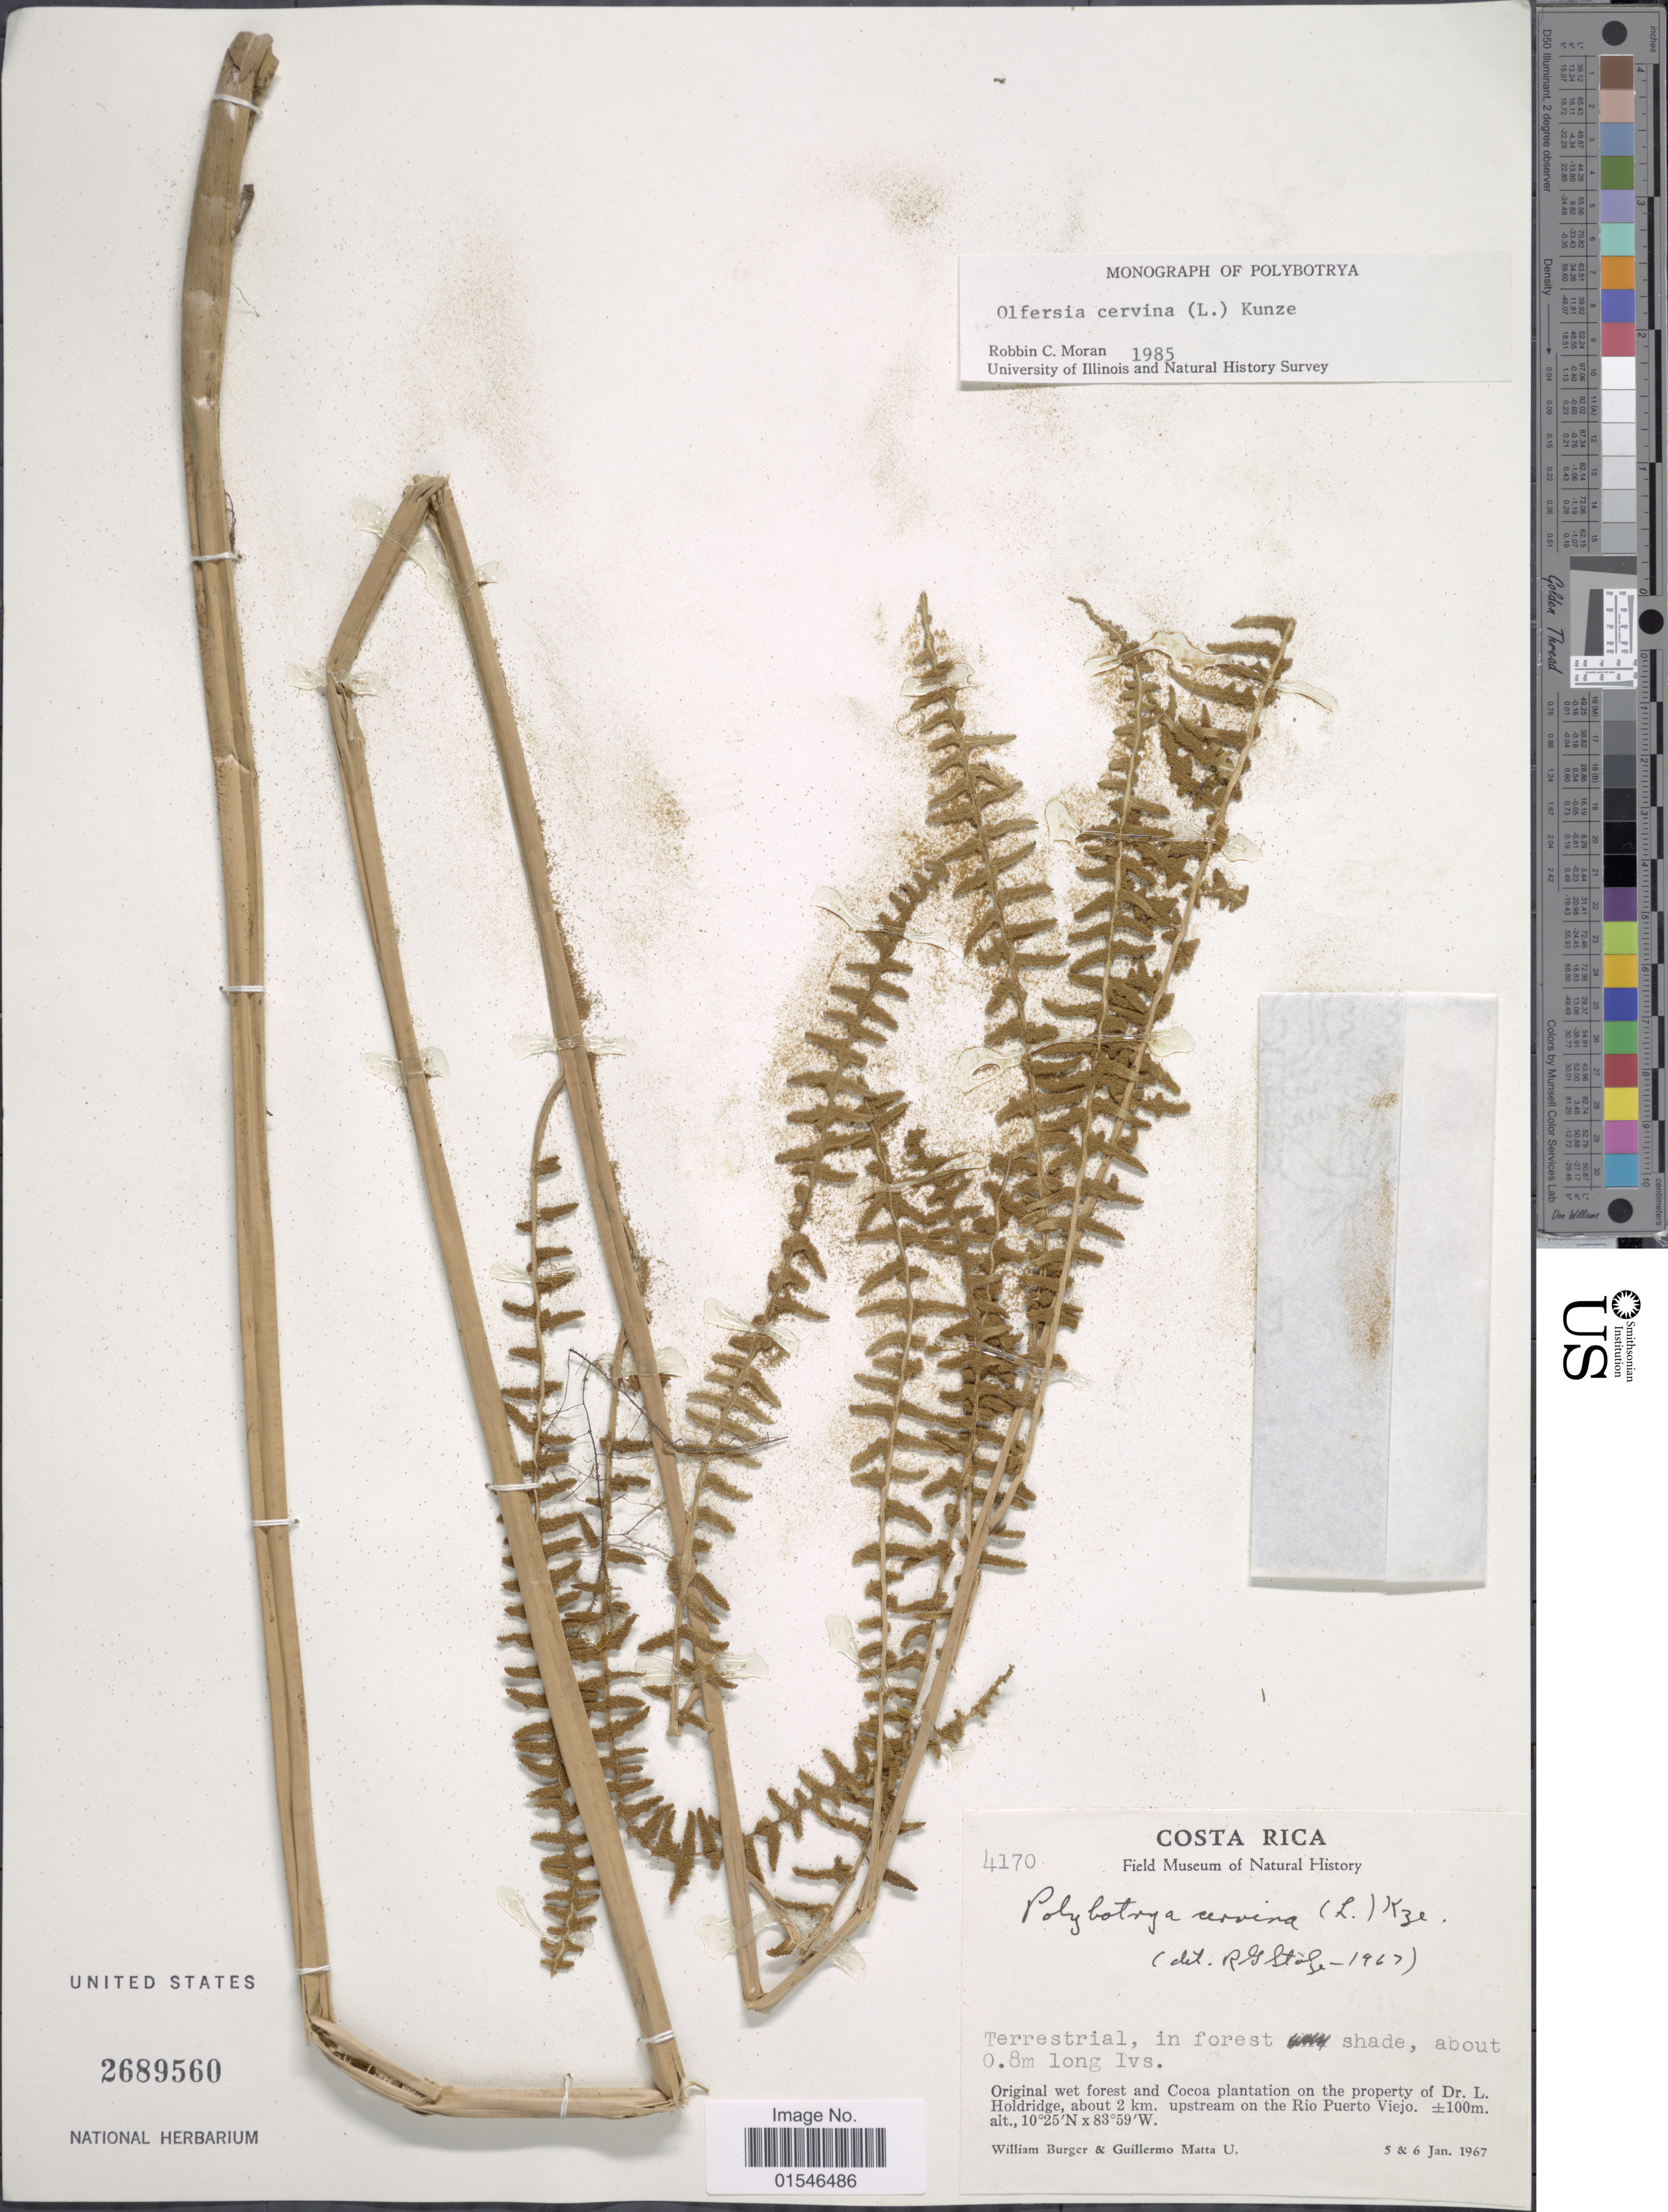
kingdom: Plantae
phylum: Tracheophyta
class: Polypodiopsida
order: Polypodiales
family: Dryopteridaceae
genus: Olfersia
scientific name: Olfersia cervina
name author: (L.) Kunze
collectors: W. Burger & G. Matta U.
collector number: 4170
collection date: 1967-01-05/1967-01-06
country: Costa Rica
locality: Original wet forest and Cocoa plantation on the property of Dr. L. Holdridge, about 2 km. upstream on the Rio Puerto Viejo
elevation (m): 100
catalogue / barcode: US 2689560